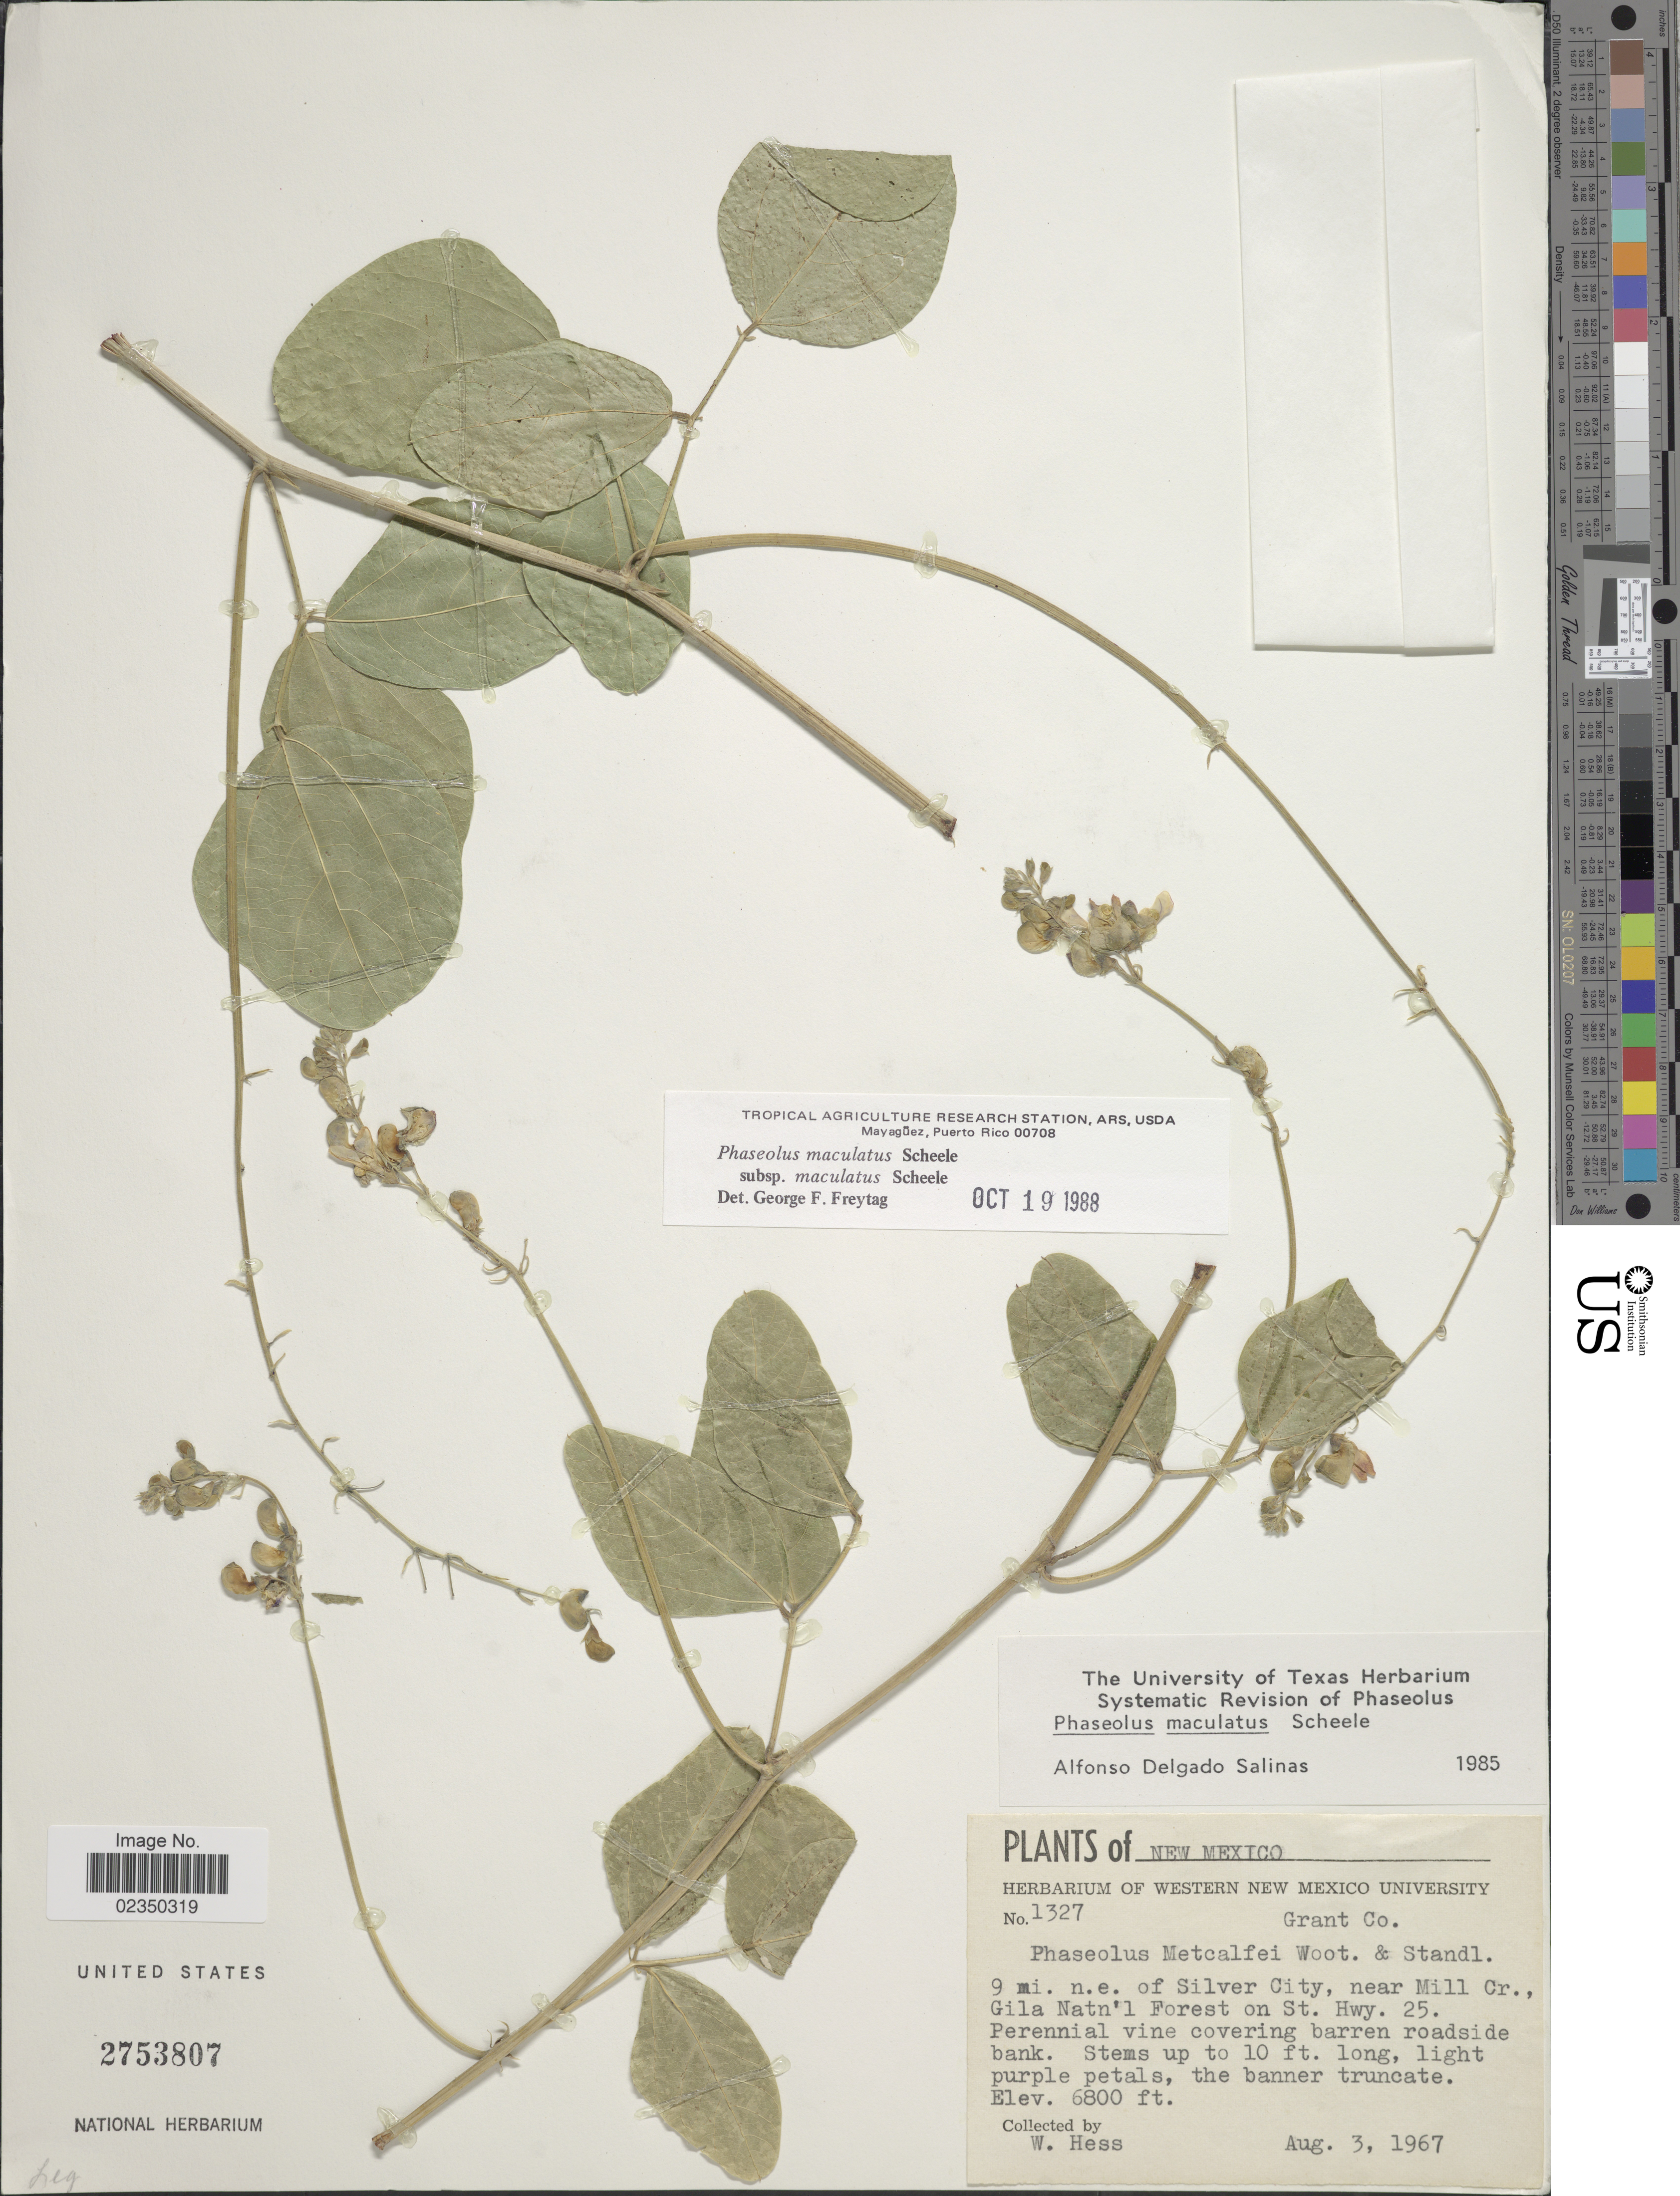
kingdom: Plantae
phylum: Tracheophyta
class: Magnoliopsida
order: Fabales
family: Fabaceae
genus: Phaseolus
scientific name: Phaseolus maculatus subsp. maculatus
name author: Scheele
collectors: W. Hess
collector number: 1327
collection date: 1967-08-03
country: United States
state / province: New Mexico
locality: Grant Co, 9 mi n.e. of Silver City, near Mill Cr., Gila Natn'l Forest on St. Hwy 25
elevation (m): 2073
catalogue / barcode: US 2753807